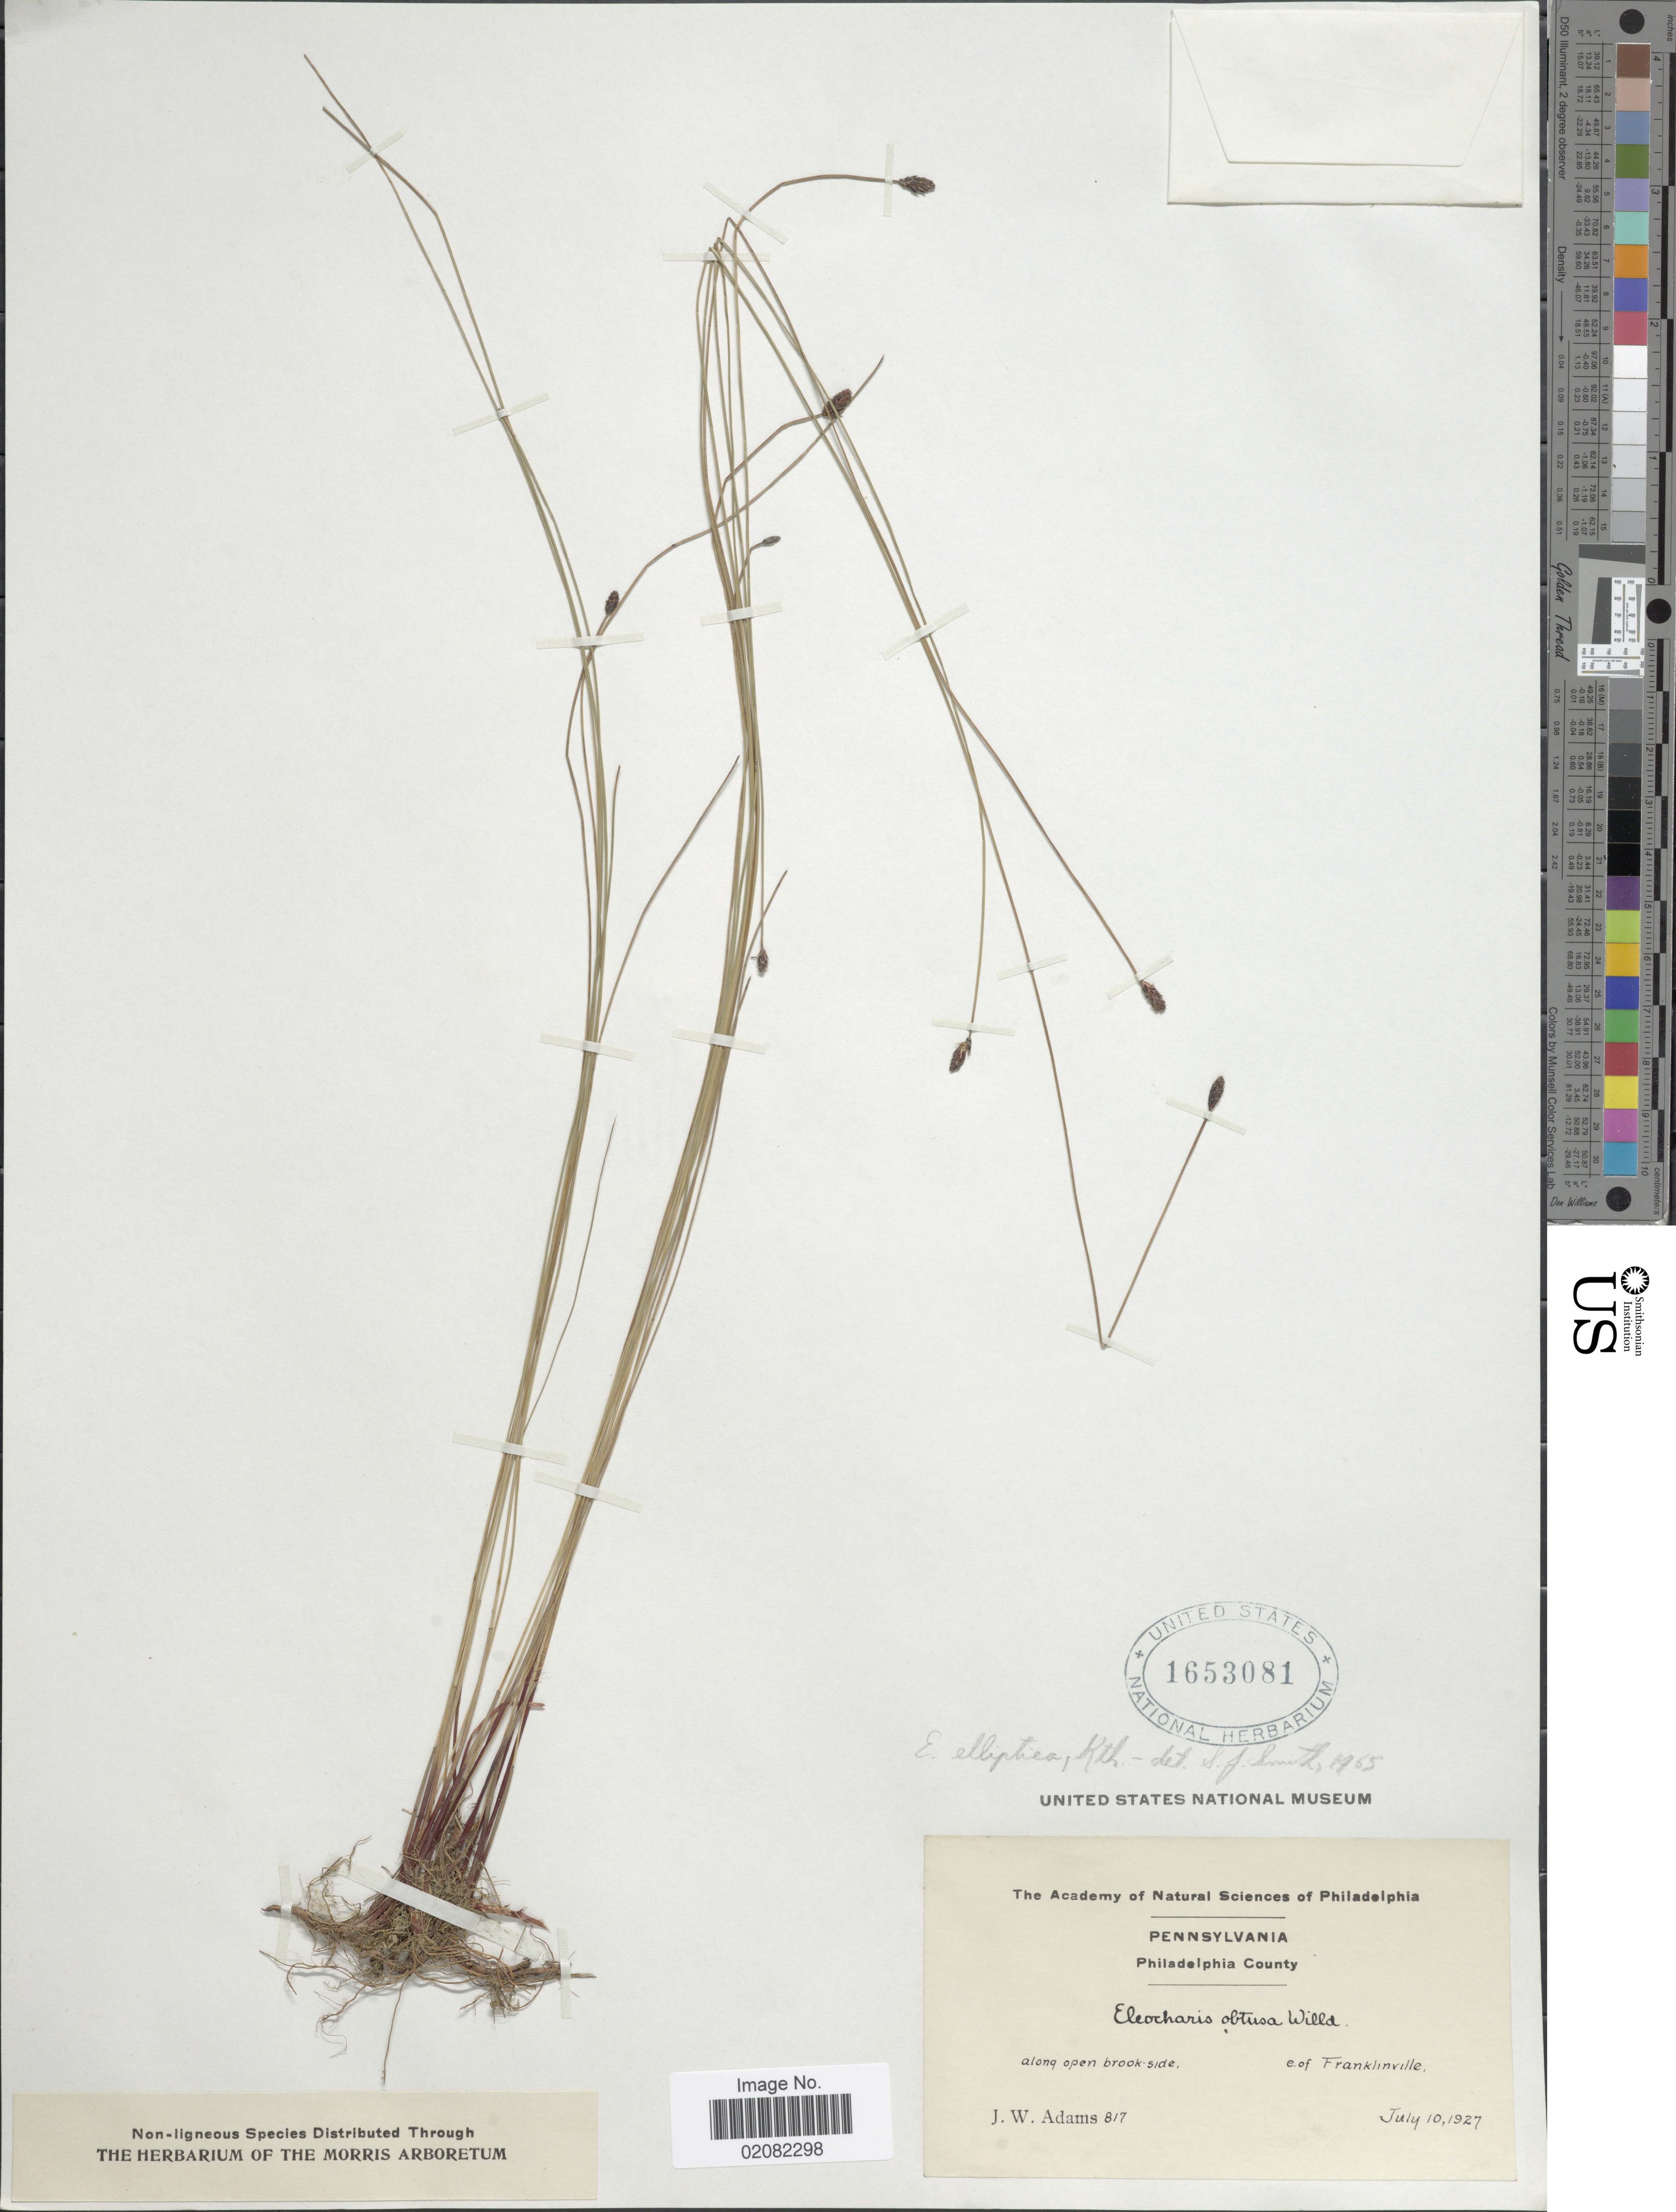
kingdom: Plantae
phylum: Tracheophyta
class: Liliopsida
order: Poales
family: Cyperaceae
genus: Eleocharis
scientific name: Eleocharis elliptica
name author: Kunth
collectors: J. Adams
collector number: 817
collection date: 1927-07-10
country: United States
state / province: Pennsylvania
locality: Philadelphia County, E. of Franklinville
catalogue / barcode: US 1653081